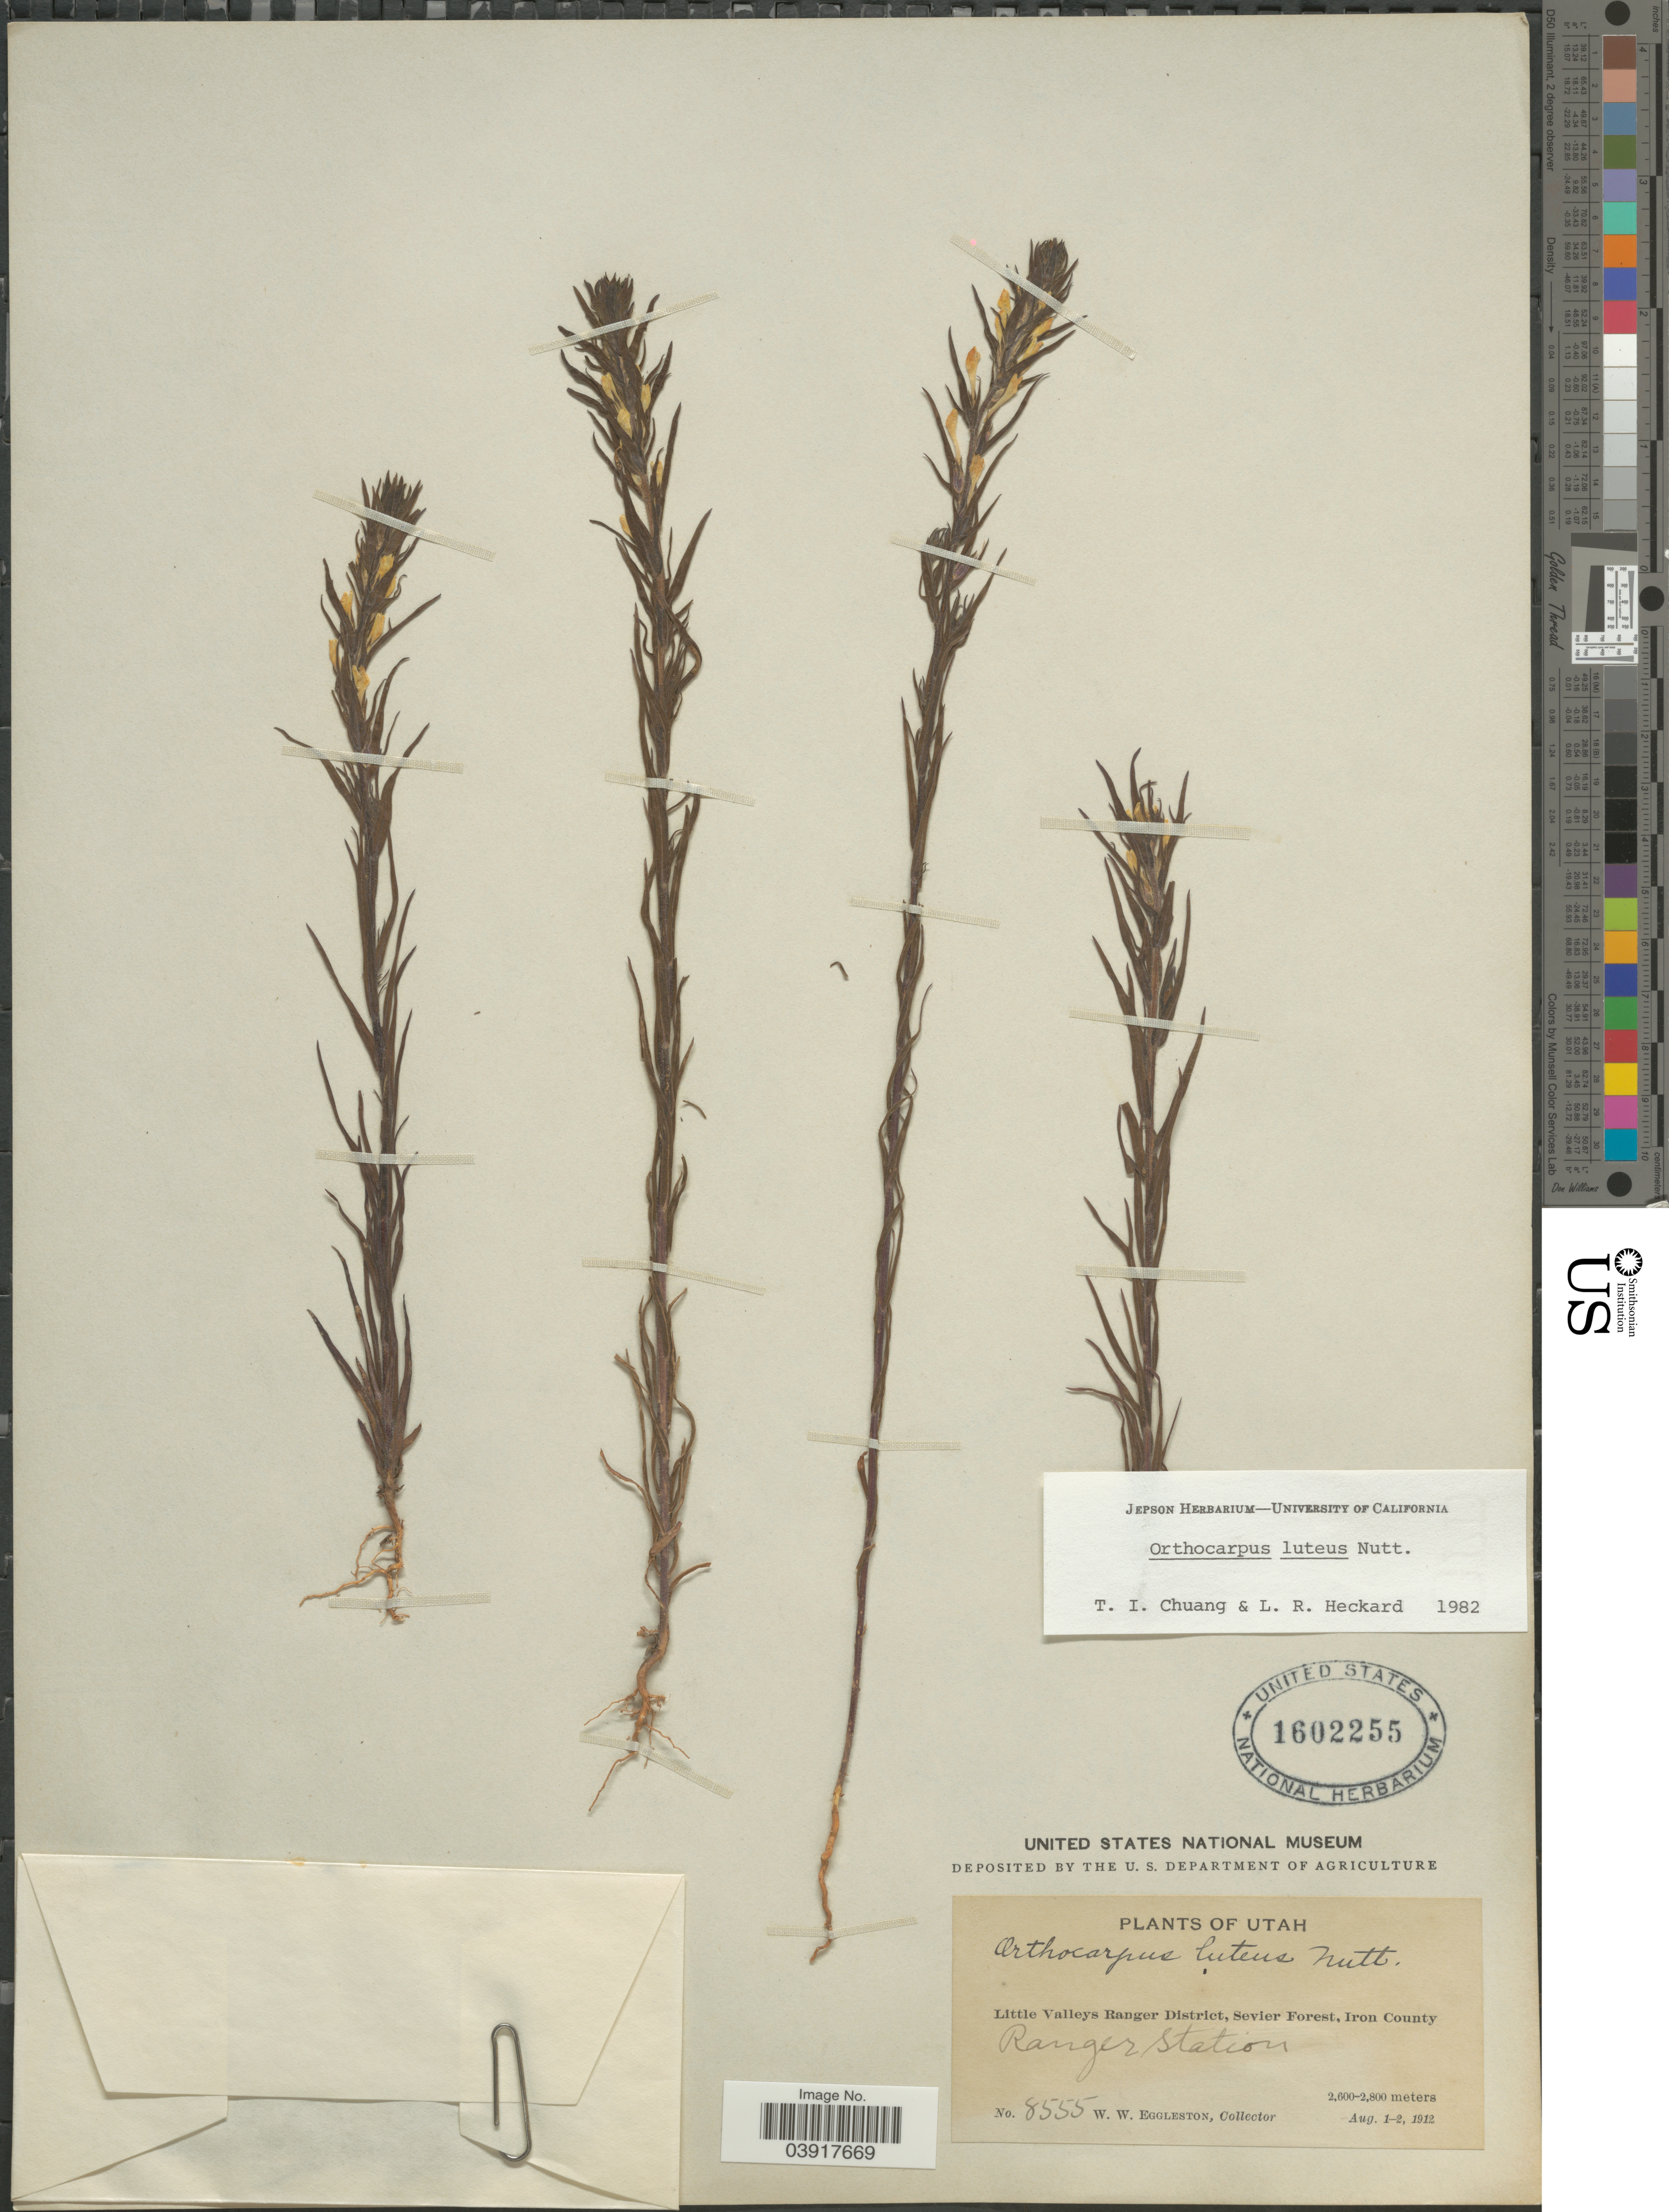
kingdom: Plantae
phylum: Tracheophyta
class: Magnoliopsida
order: Lamiales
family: Orobanchaceae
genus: Orthocarpus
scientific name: Orthocarpus luteus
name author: Nutt.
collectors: W. W. Eggleston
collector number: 8555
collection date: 1912-08-01/1912-08-02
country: United States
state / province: Utah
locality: Little Valleys Ranger District, Sevier Forest, Iron County. Ranger Station.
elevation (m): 2600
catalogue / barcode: US 1602255